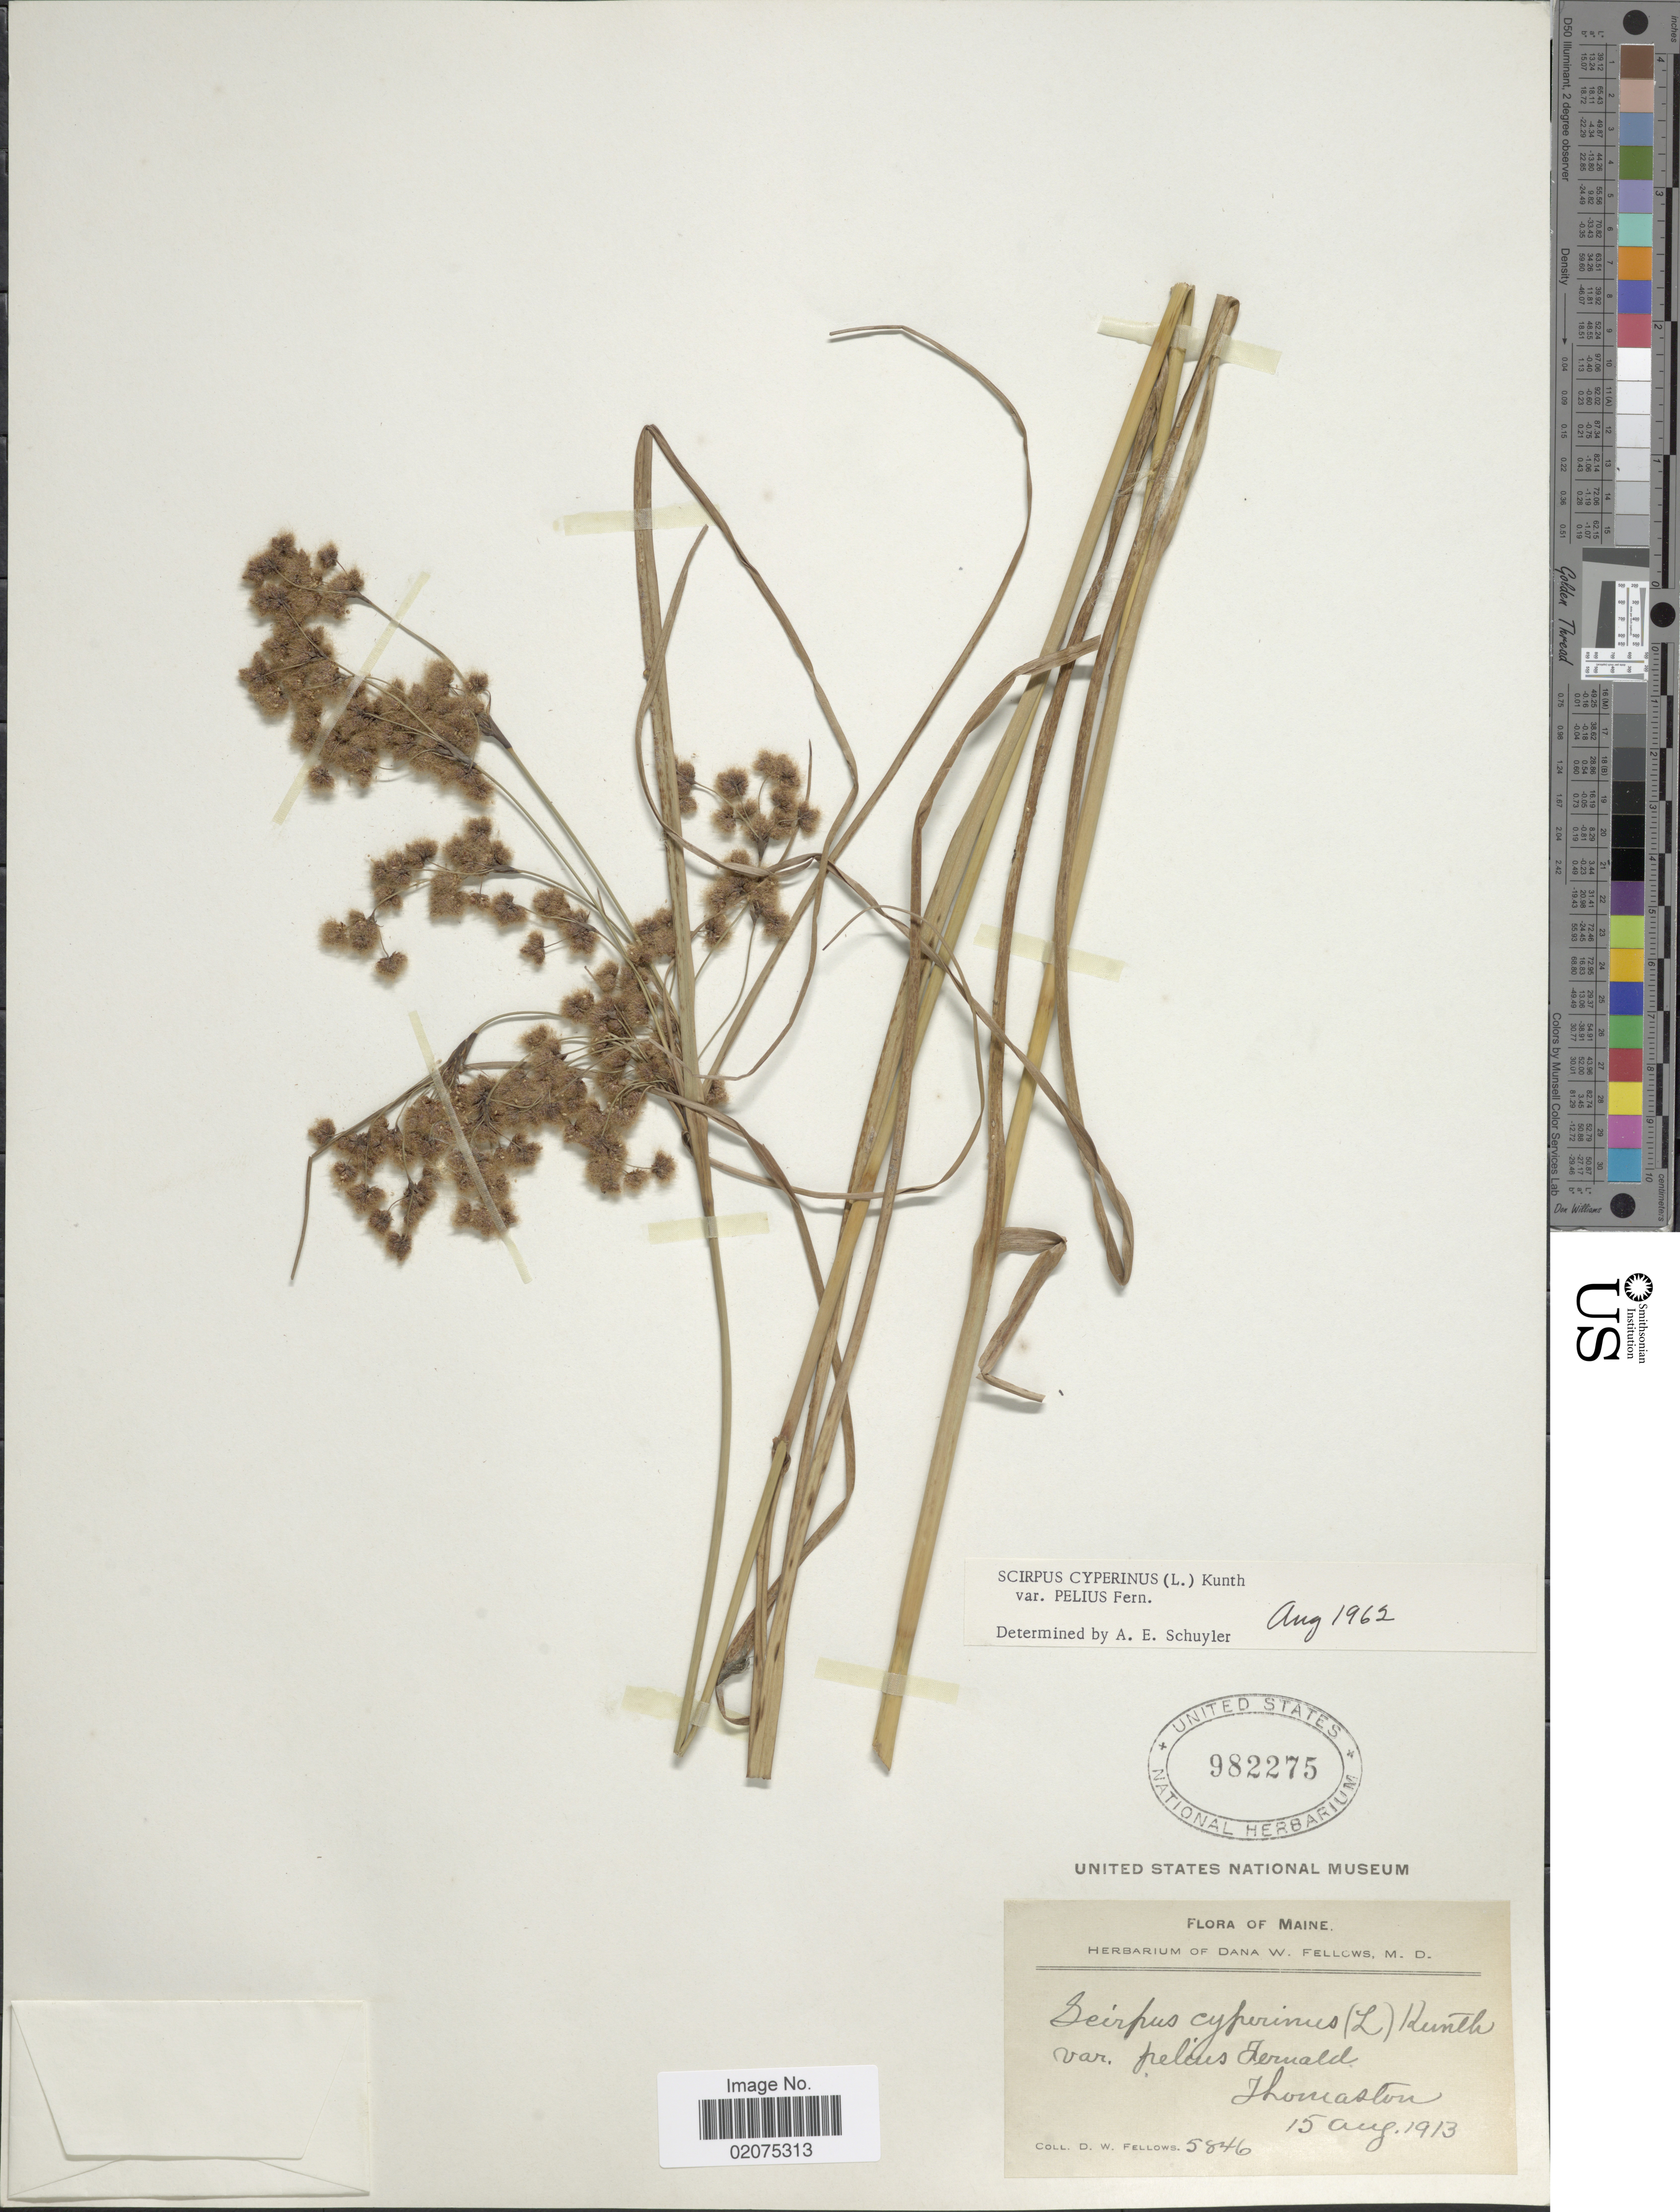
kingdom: Plantae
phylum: Tracheophyta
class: Liliopsida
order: Poales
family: Cyperaceae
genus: Scirpus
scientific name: Scirpus cyperinus var. pelius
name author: Fernald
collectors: D. W. Fellows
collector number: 5846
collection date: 1913-08-15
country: United States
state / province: Maine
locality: Thomaston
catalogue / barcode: US 982275